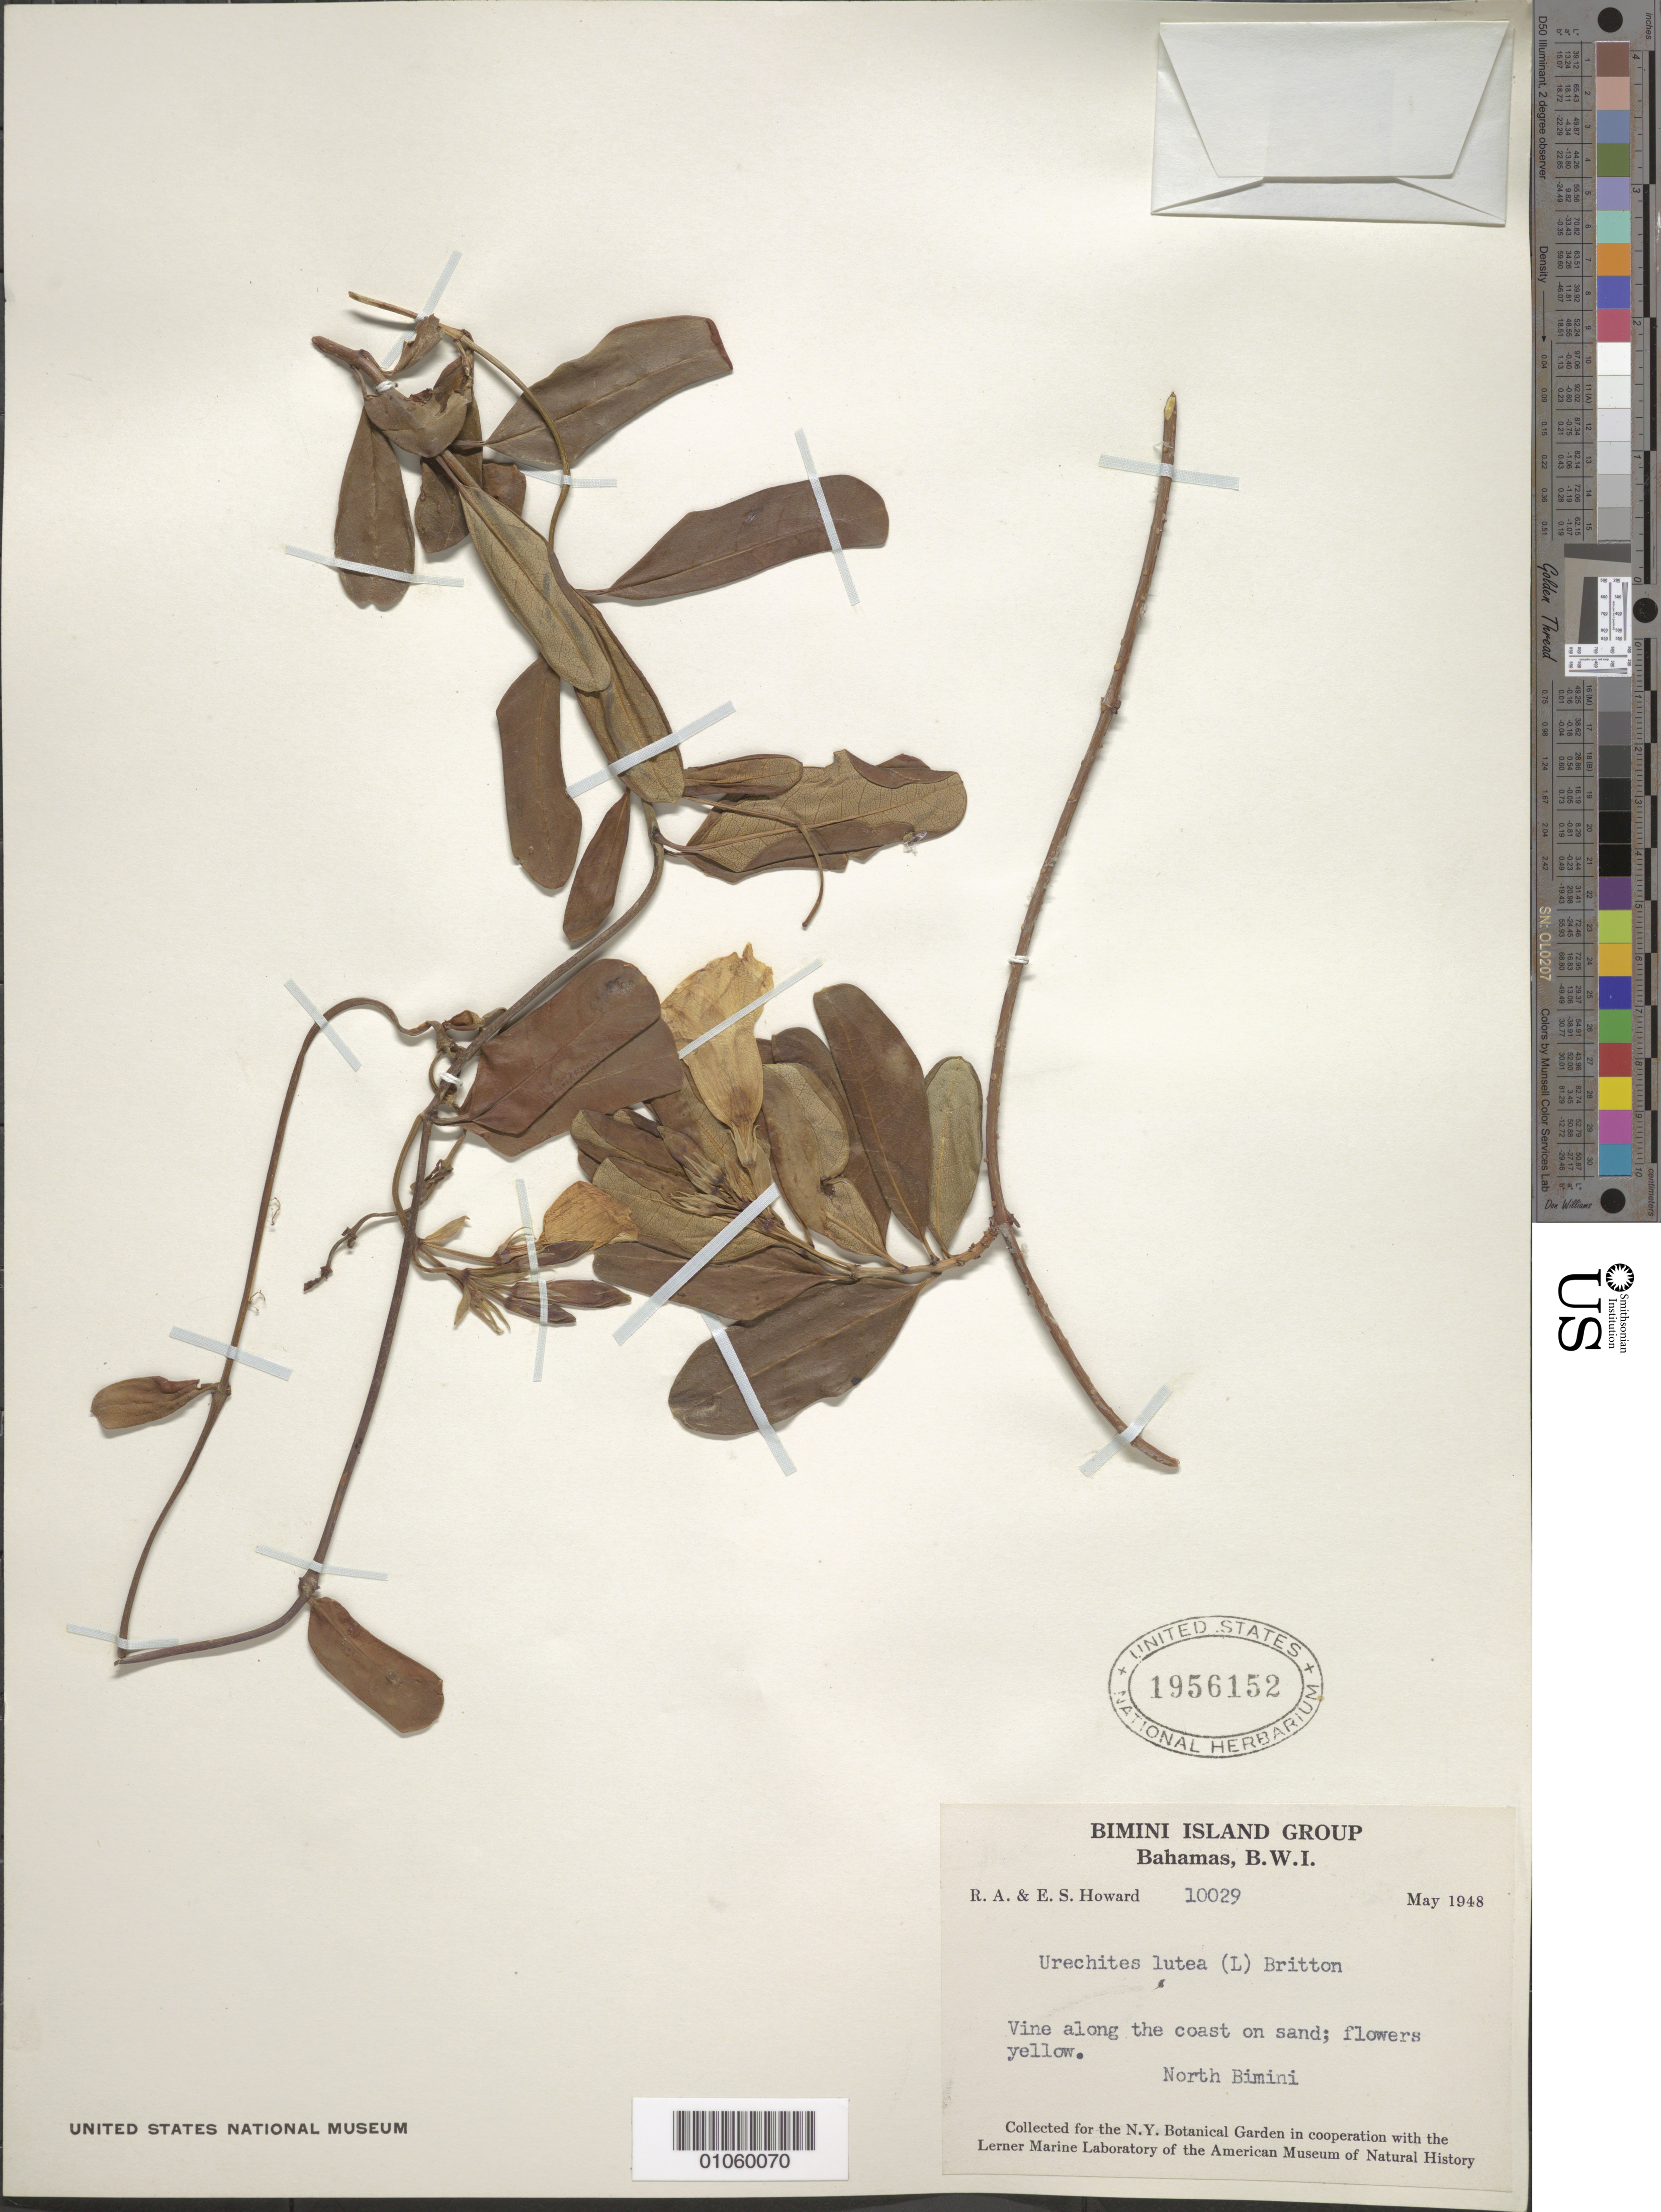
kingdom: Plantae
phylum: Tracheophyta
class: Magnoliopsida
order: Gentianales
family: Apocynaceae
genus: Urechites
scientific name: Urechites lutea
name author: (L.) Britton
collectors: R. A. Howard & E. S. Howard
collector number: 10029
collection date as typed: May 1948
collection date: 1948-05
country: Bahamas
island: North Bimini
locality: Sand along coast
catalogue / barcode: US 1956152